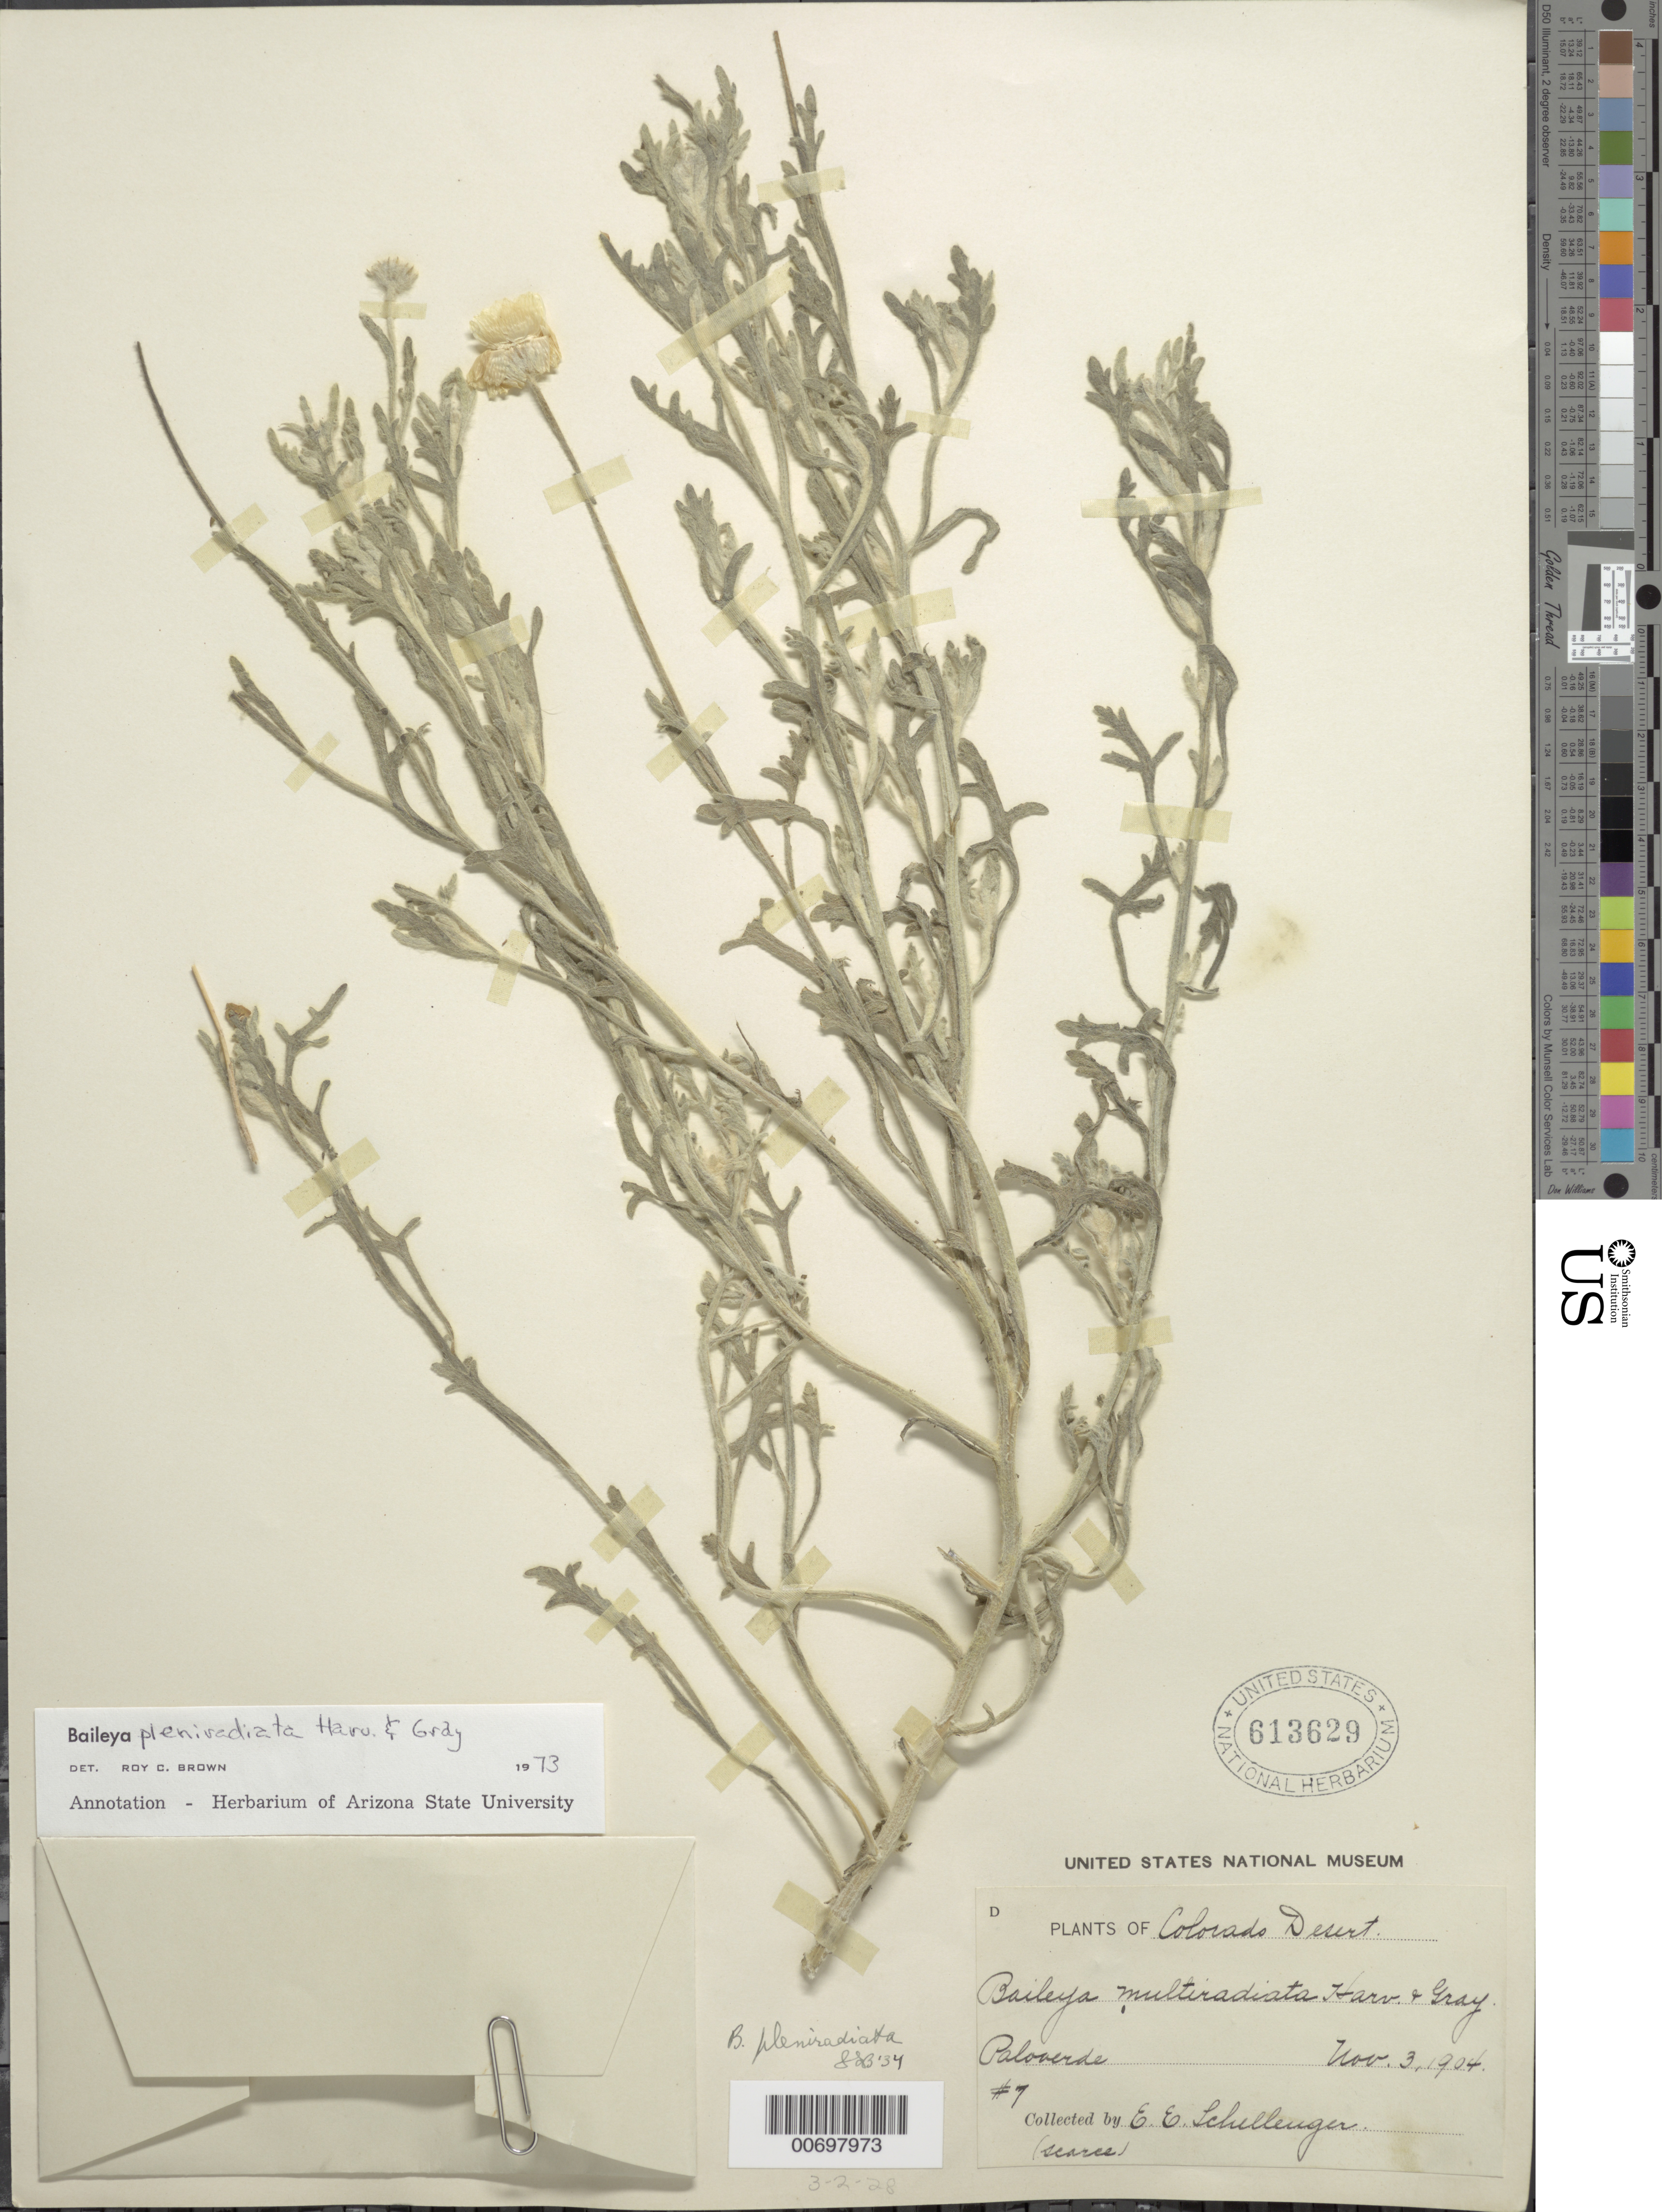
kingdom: Plantae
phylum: Tracheophyta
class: Magnoliopsida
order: Asterales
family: Asteraceae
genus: Baileya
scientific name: Baileya pleniradiata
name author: Harv. & A. Gray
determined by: Brown, Roy C.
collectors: E. Schellenger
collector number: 7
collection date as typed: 03 Nov 1904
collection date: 1904-11-03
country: United States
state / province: California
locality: Colorado Desert, Paloverde.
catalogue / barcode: US 613629